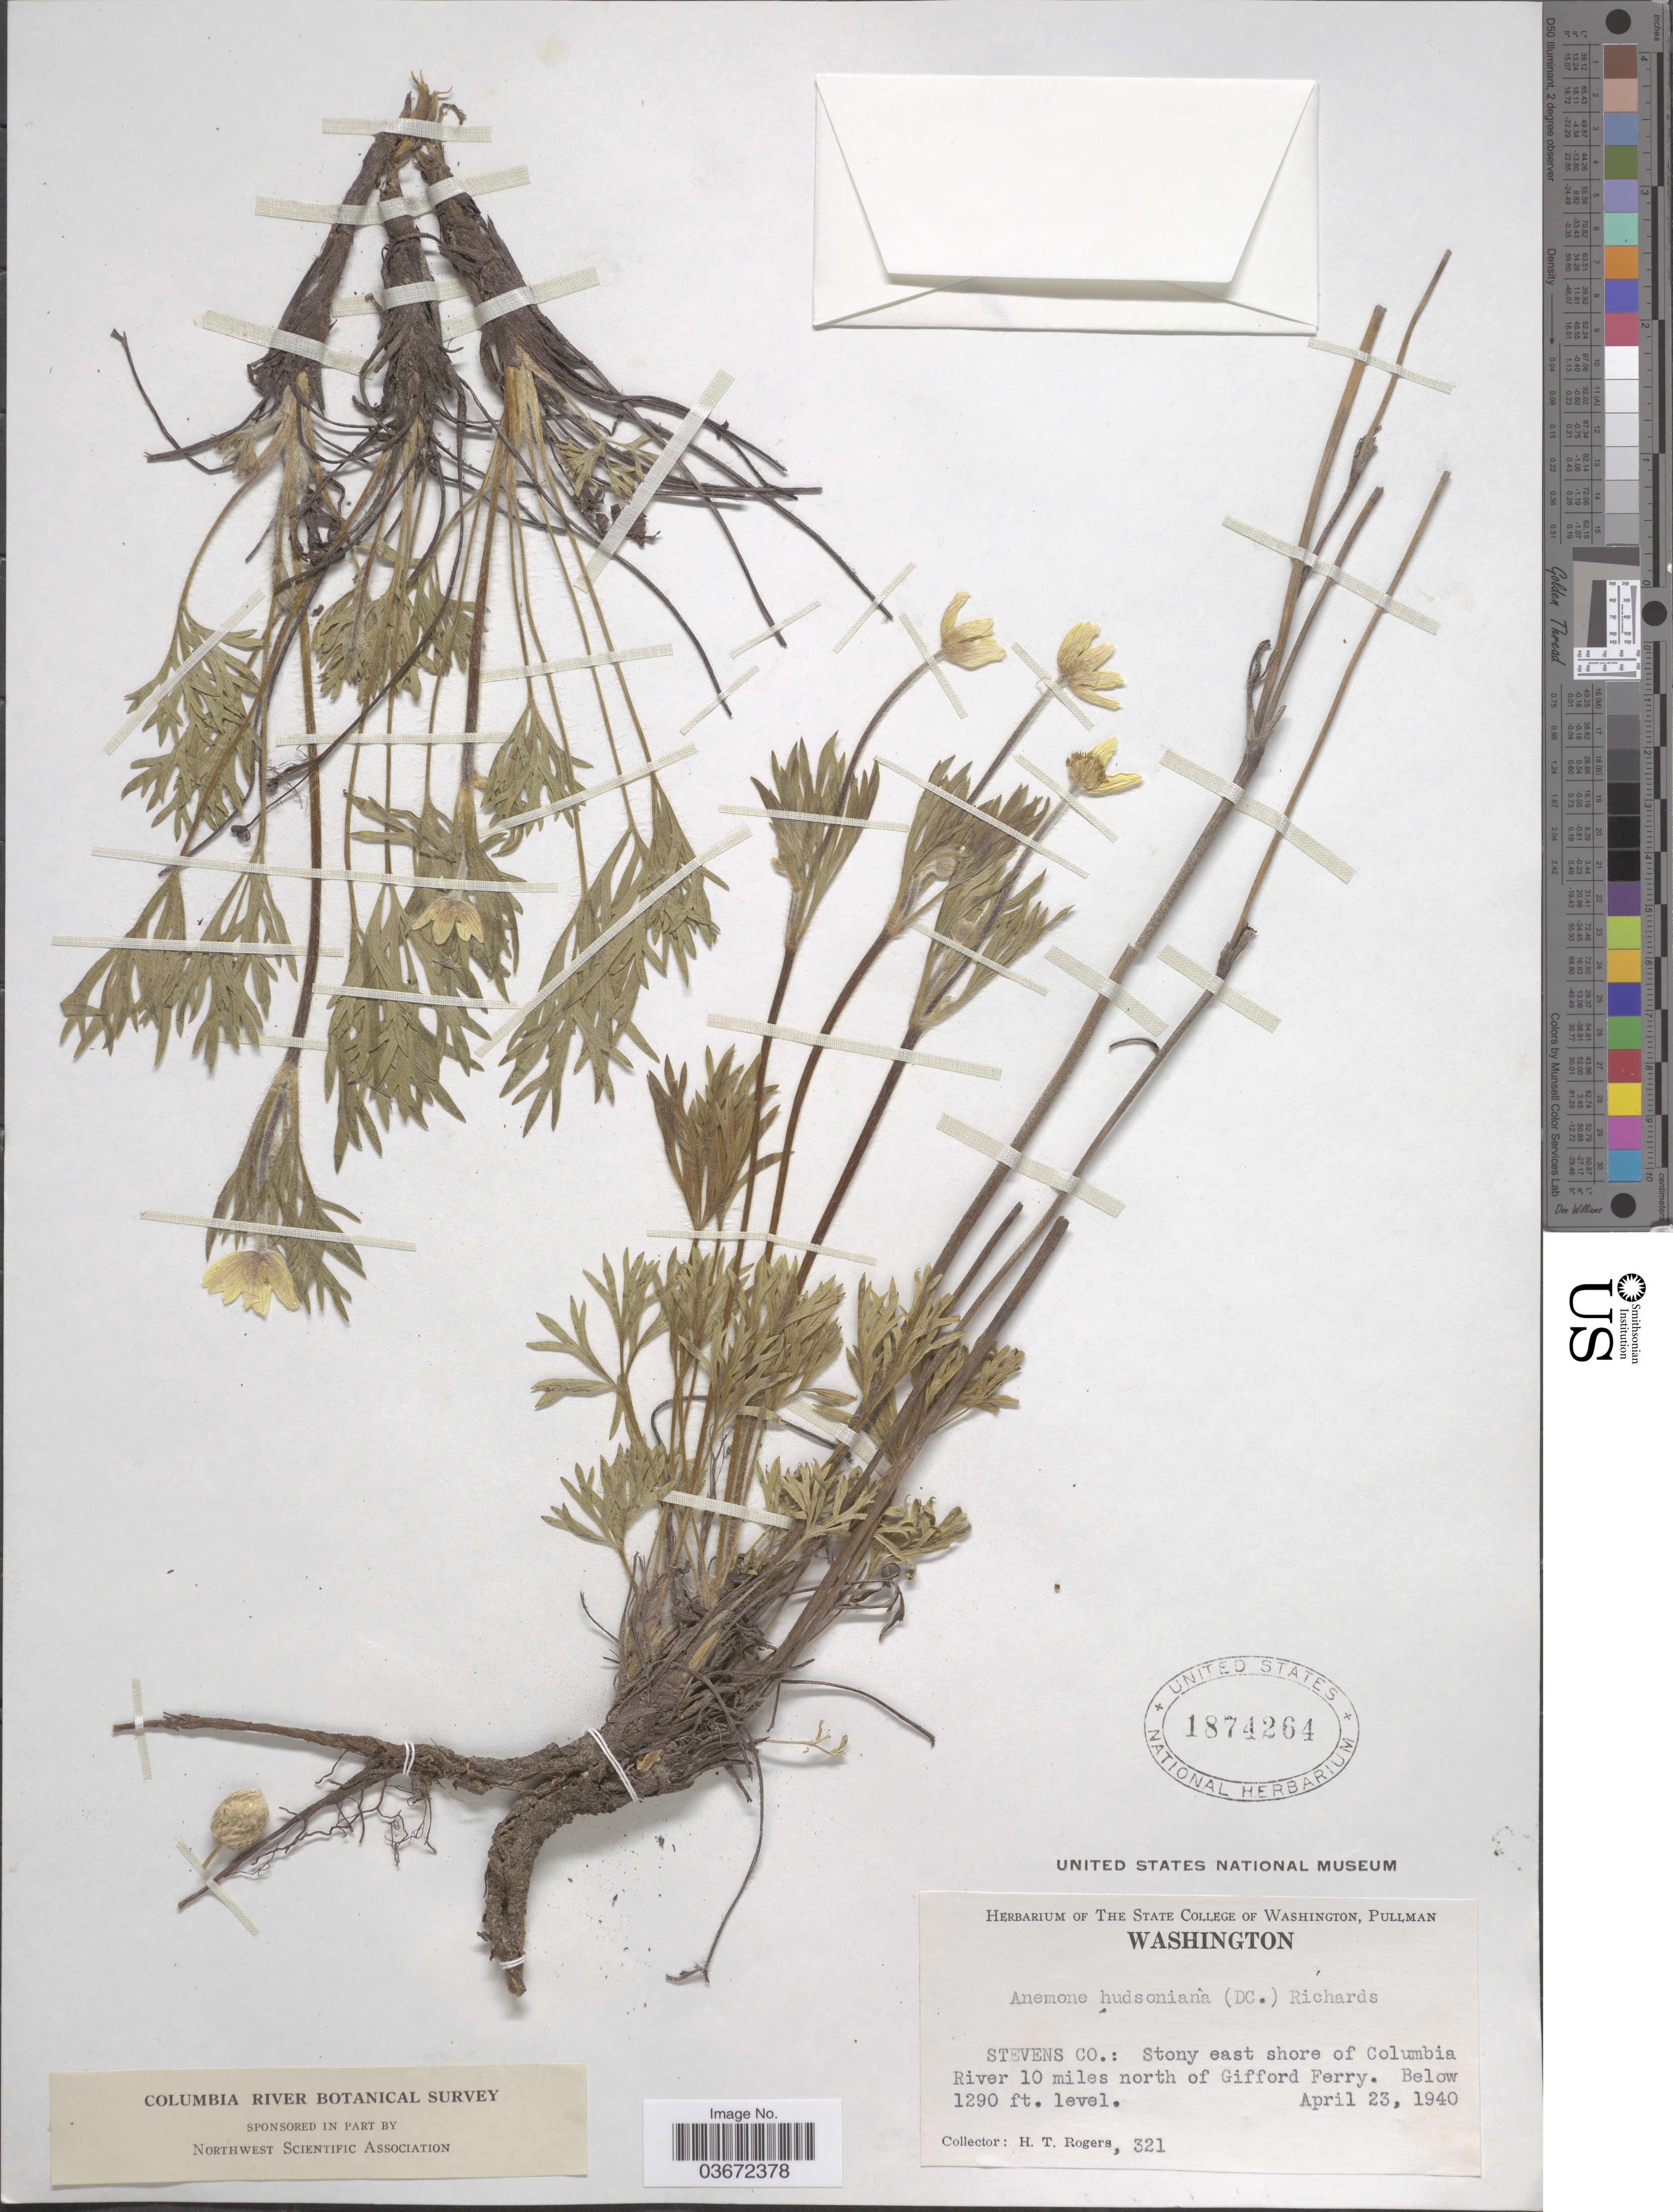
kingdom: Plantae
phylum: Tracheophyta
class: Magnoliopsida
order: Ranunculales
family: Ranunculaceae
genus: Anemone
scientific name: Anemone multifida var. hudsoniana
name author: DC.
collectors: H. Rogers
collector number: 321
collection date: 1940-04-23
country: United States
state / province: Washington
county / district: Stevens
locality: Stevens Co.: Stony east shore of Columbia River 10 miles north of Gifford Ferry.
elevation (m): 393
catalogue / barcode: US 1874264